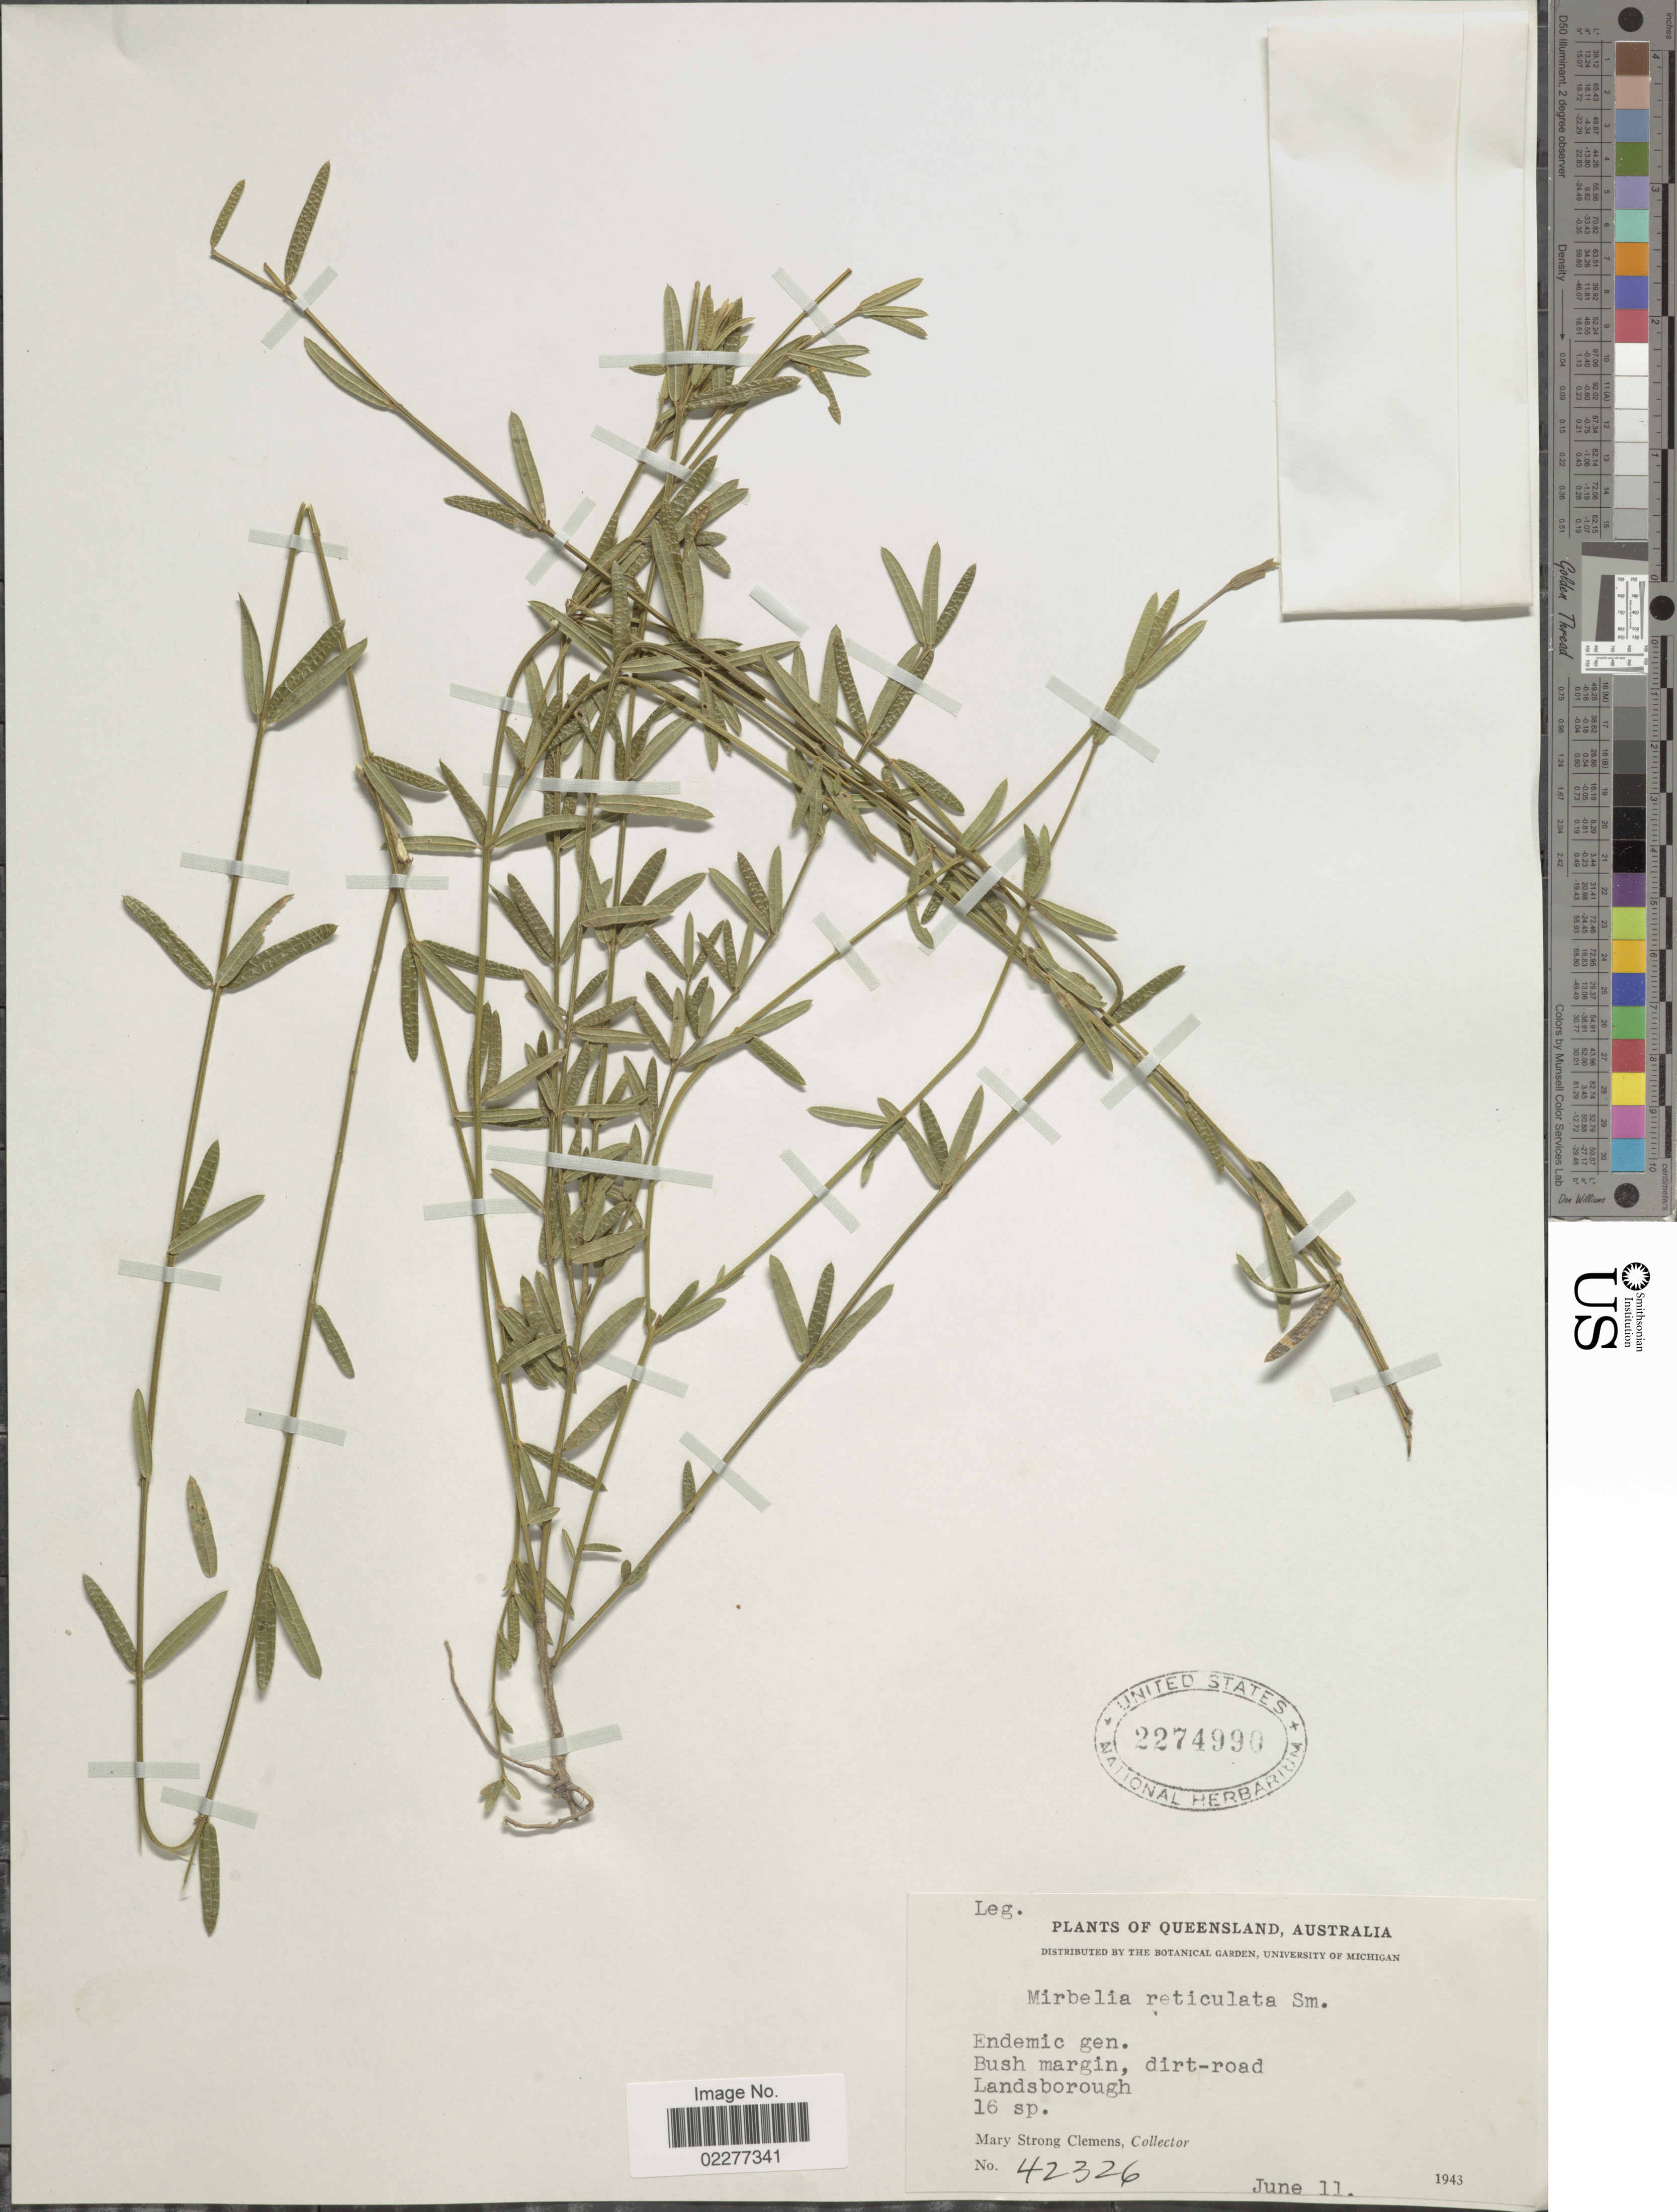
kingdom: Plantae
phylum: Tracheophyta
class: Magnoliopsida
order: Fabales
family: Fabaceae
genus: Mirbelia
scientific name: Mirbelia reticulata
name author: L.S. Sm.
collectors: M. S. Clemens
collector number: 42326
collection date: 1943-06-11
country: Australia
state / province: Queensland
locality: Bush margin, dirt-road, Landsborough 16 sp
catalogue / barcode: US 2274990